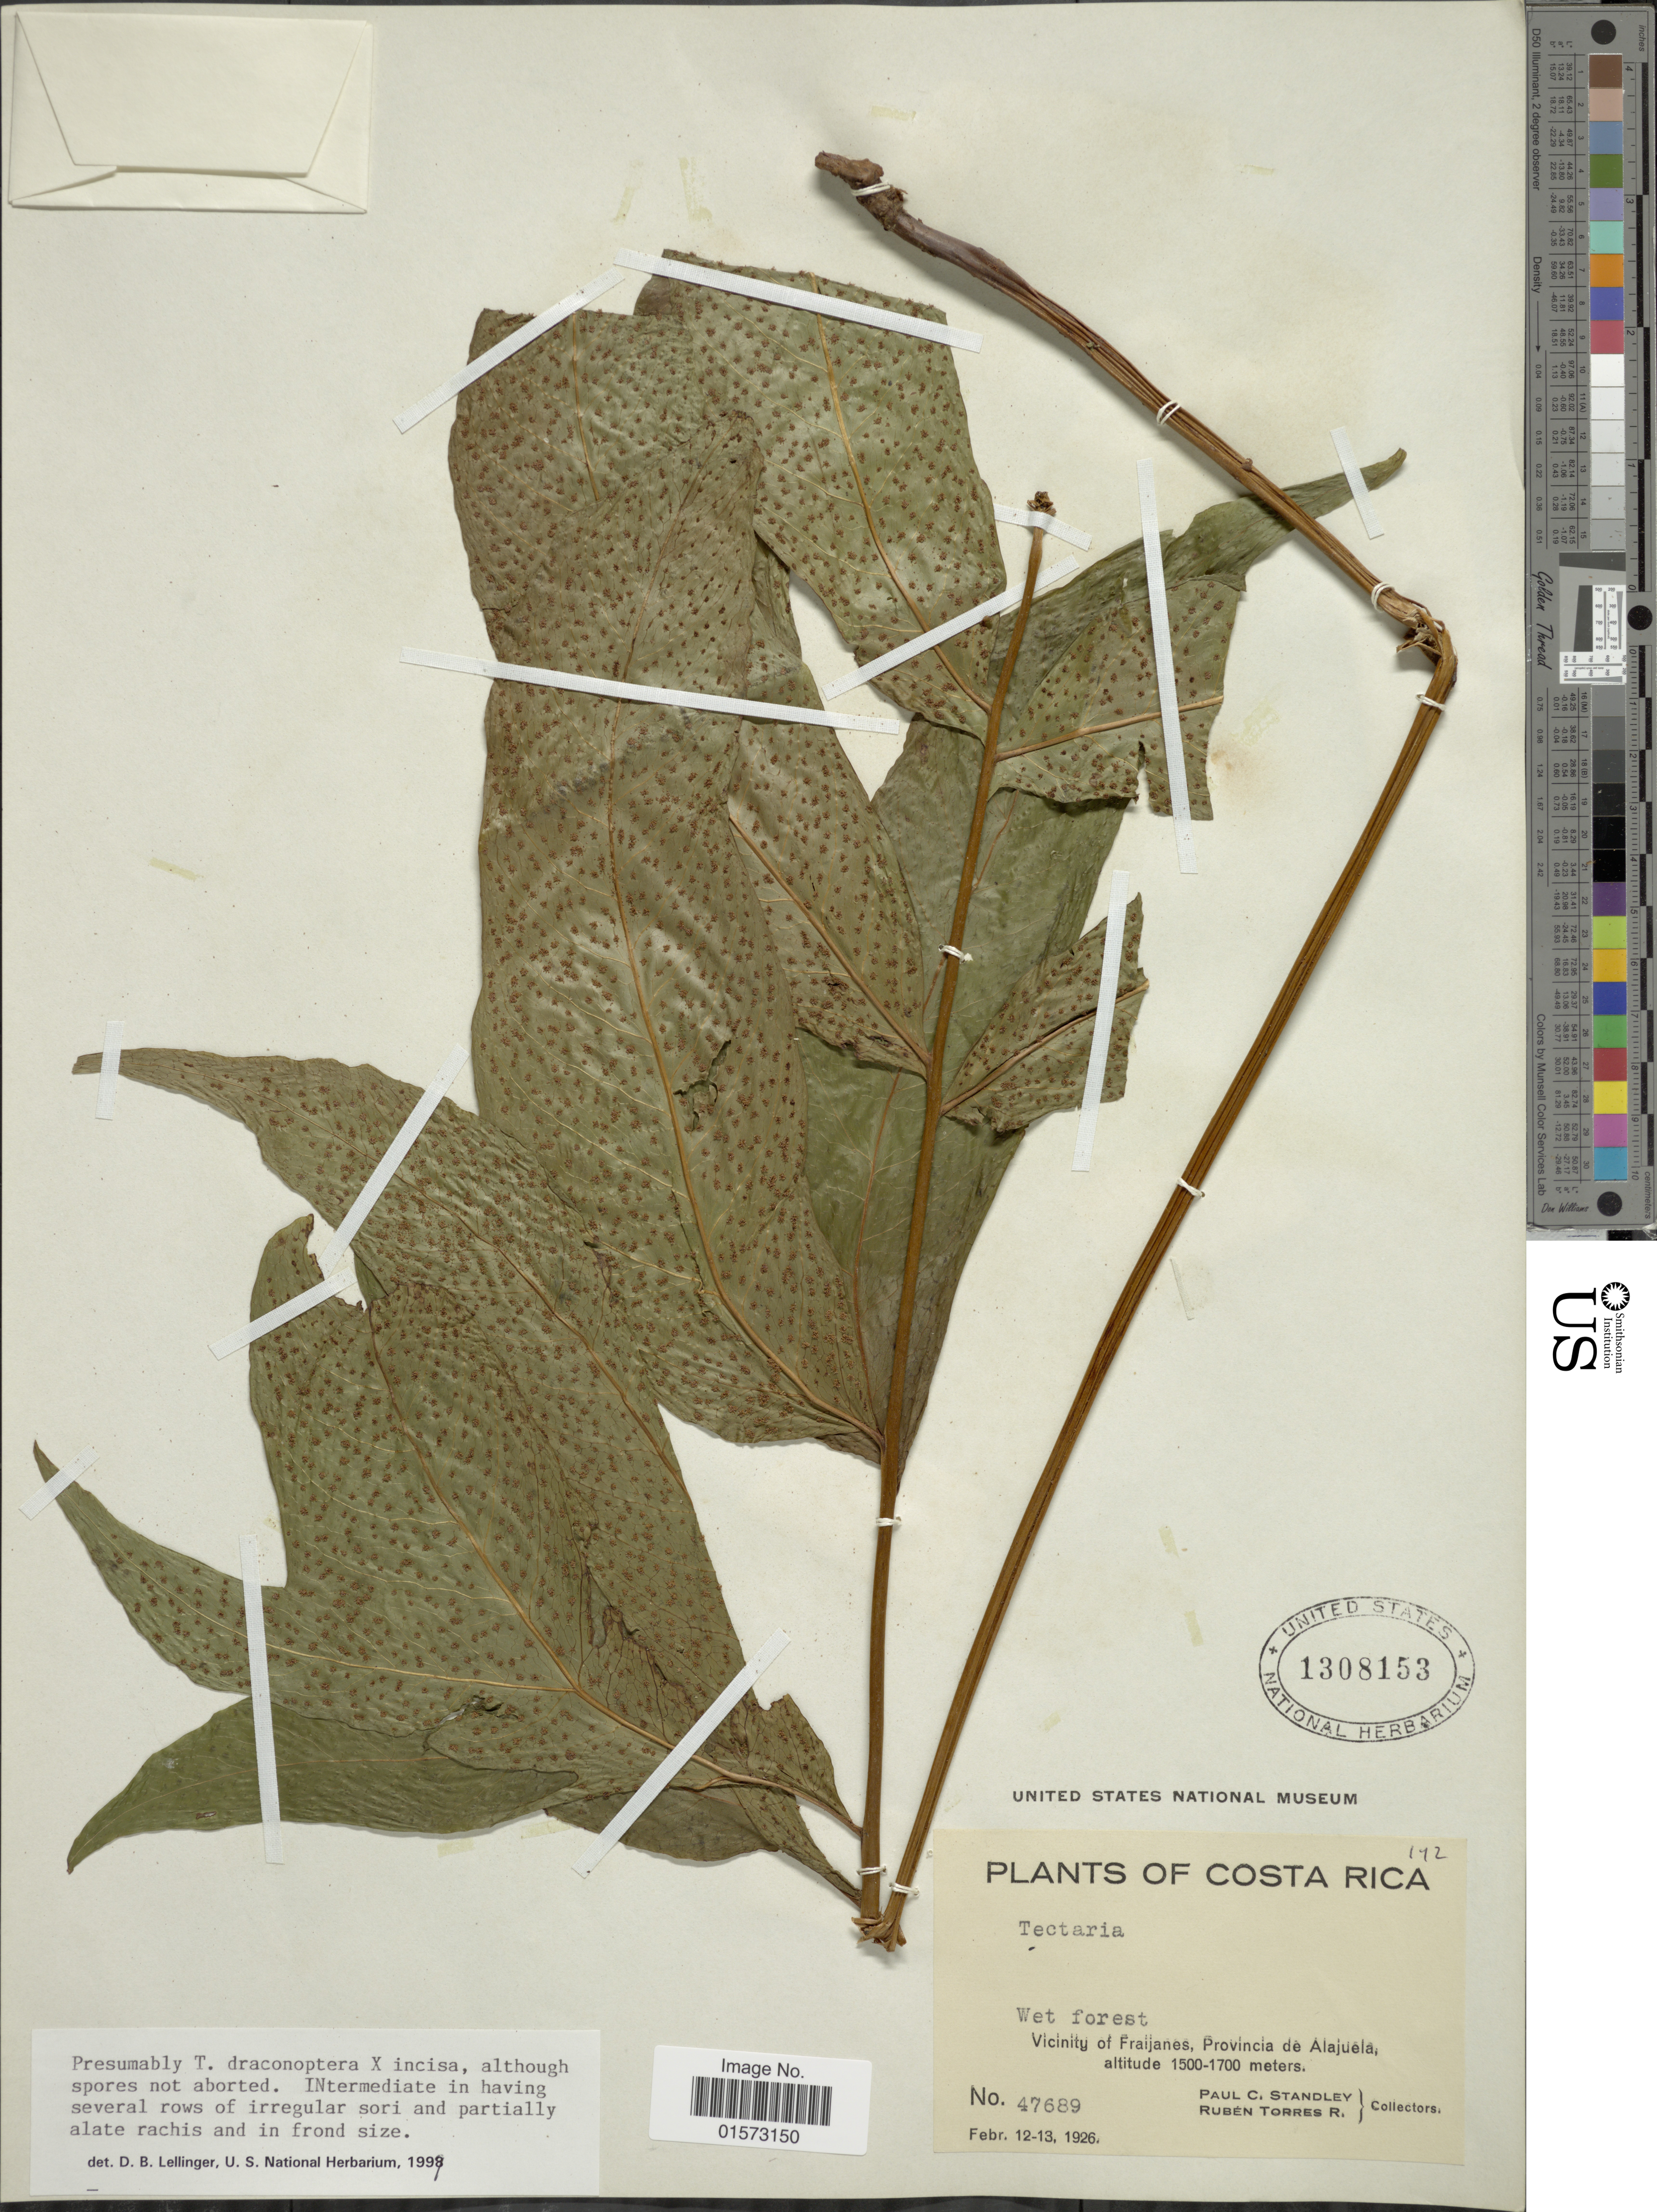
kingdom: Plantae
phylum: Tracheophyta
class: Polypodiopsida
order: Polypodiales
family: Tectariaceae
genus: Tectaria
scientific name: Tectaria draconoptera x T. incisa Cav.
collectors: P. C. Standley & R. Torres R.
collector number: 47689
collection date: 1926-02-12/1926-02-13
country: Costa Rica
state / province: Alajuela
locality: Vicinity of Fraijanes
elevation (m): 1500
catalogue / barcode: US 1308153